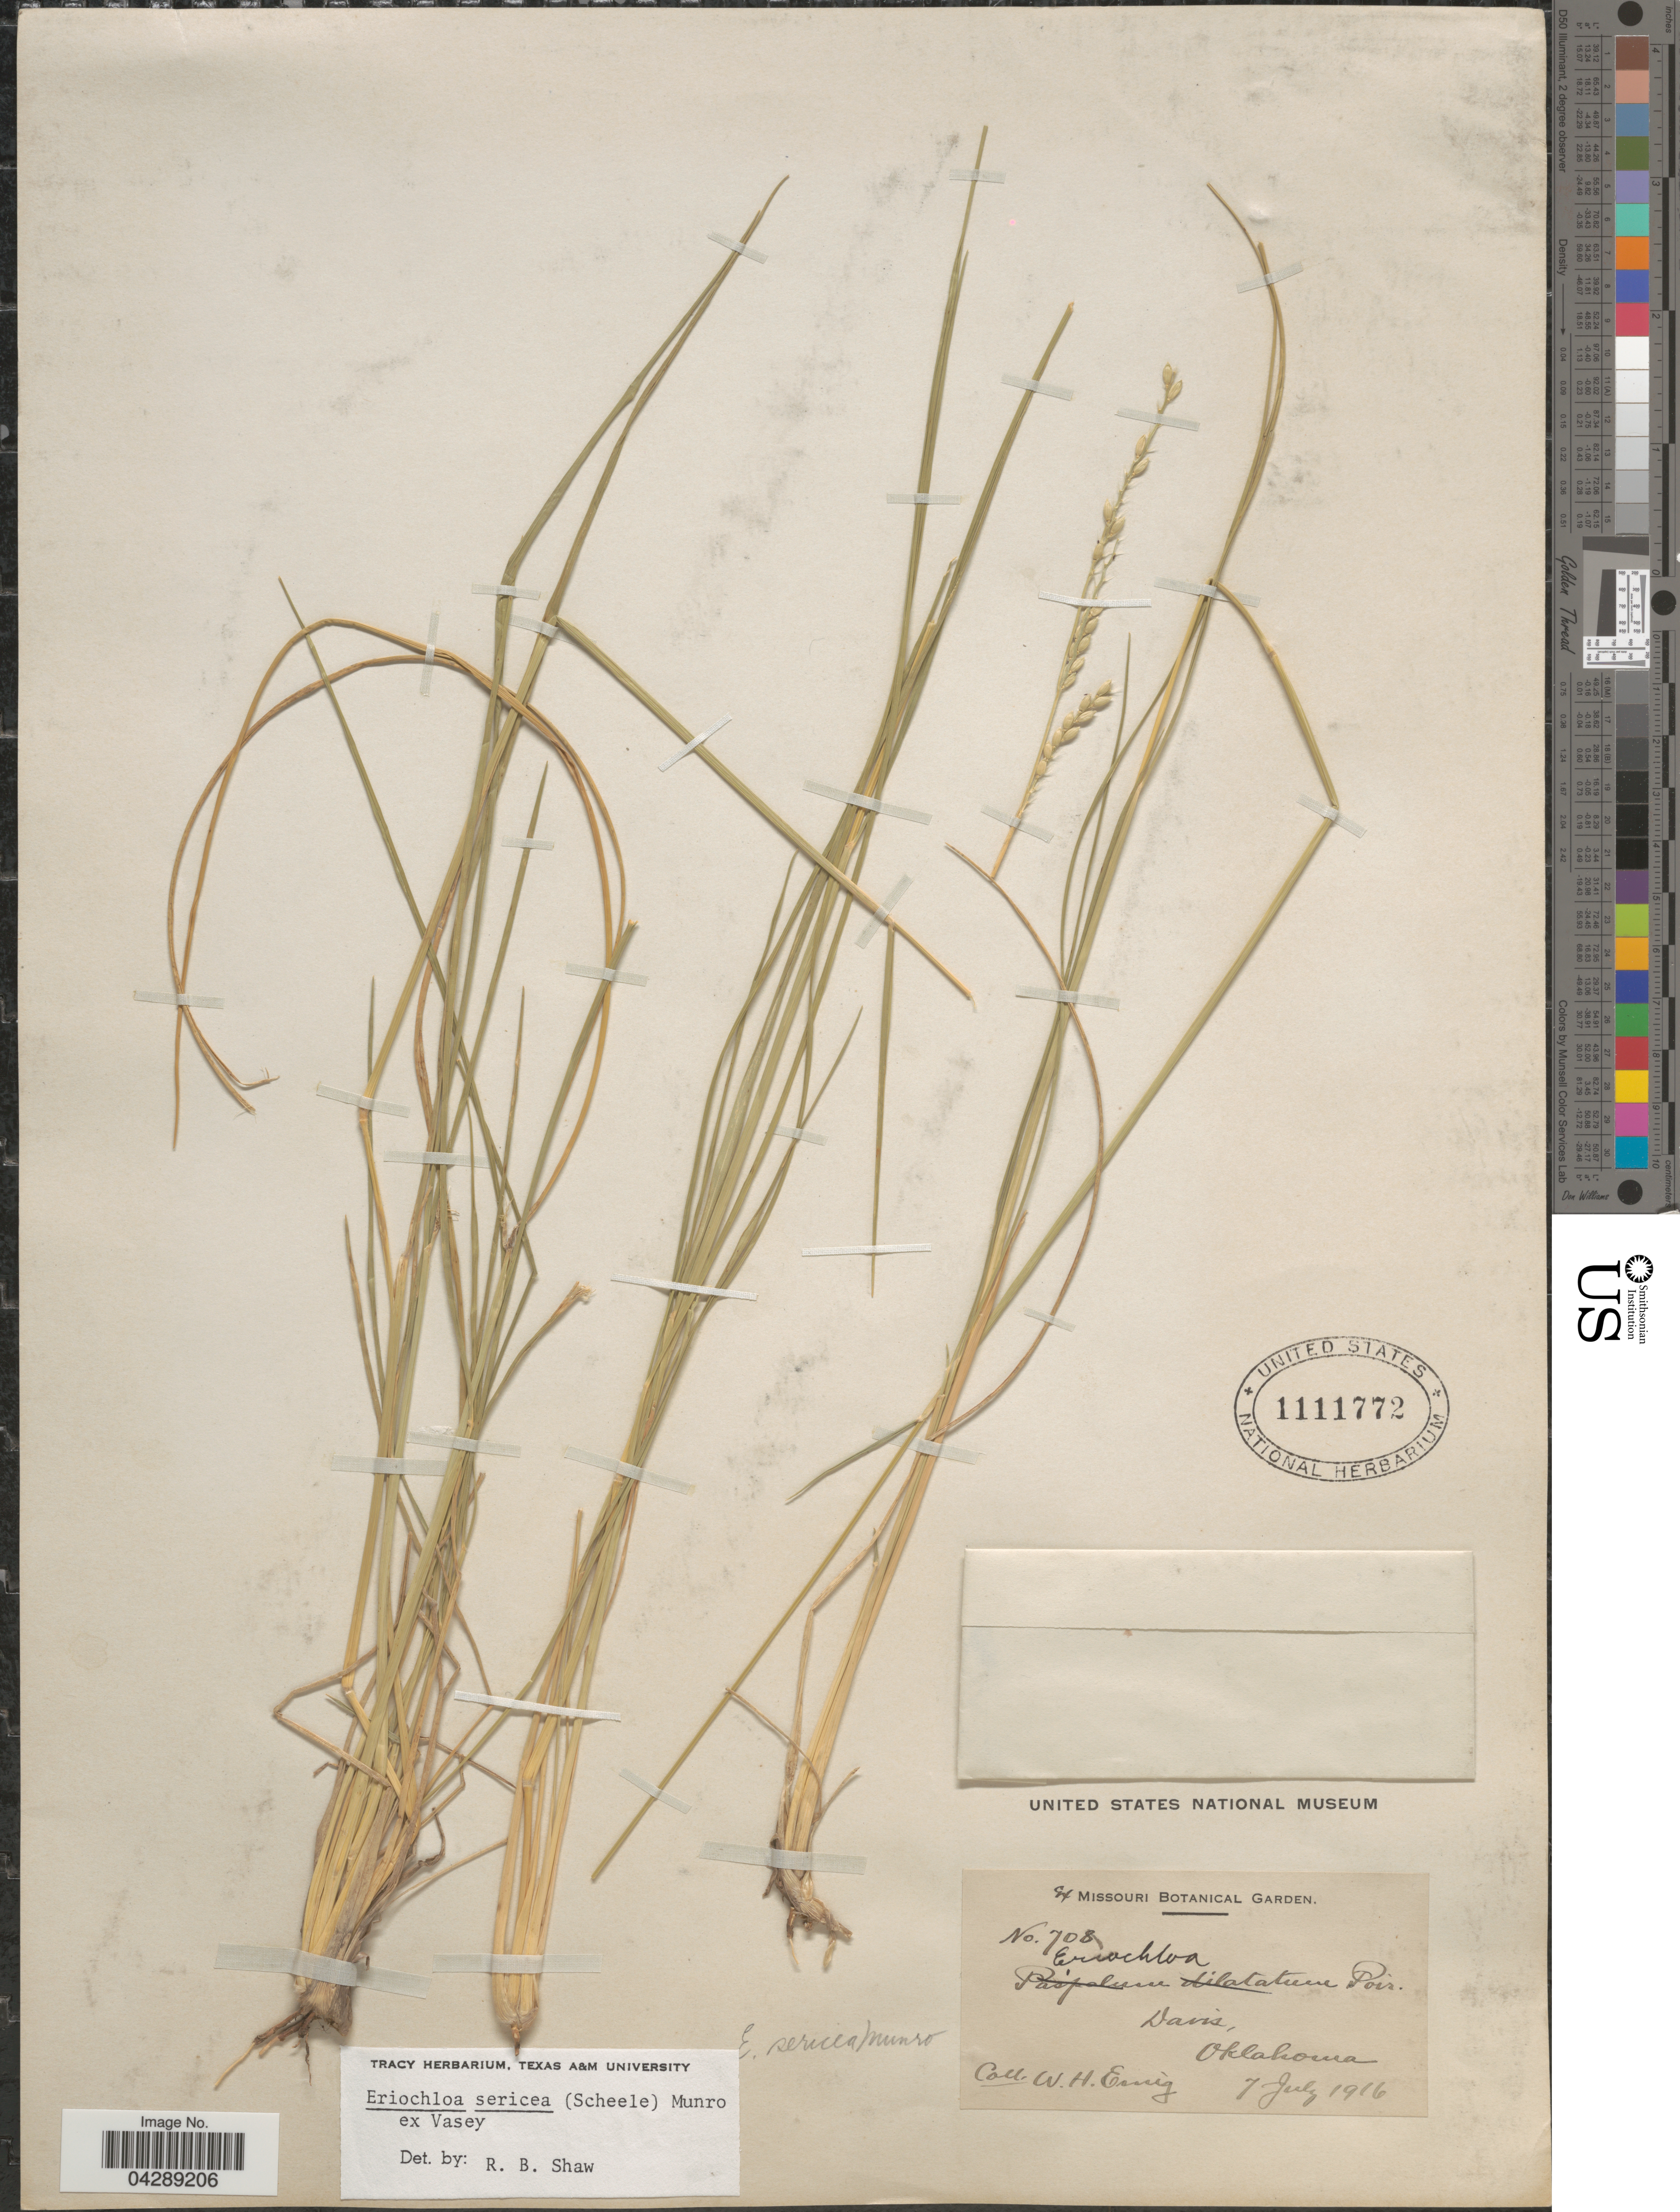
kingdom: Plantae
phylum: Tracheophyta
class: Liliopsida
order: Poales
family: Poaceae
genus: Eriochloa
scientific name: Eriochloa sericea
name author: (Scheele) Munro ex Vasey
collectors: W. H. Emig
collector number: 708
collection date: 1916-07-07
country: United States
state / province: Oklahoma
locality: Davis.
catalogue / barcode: US 1111772